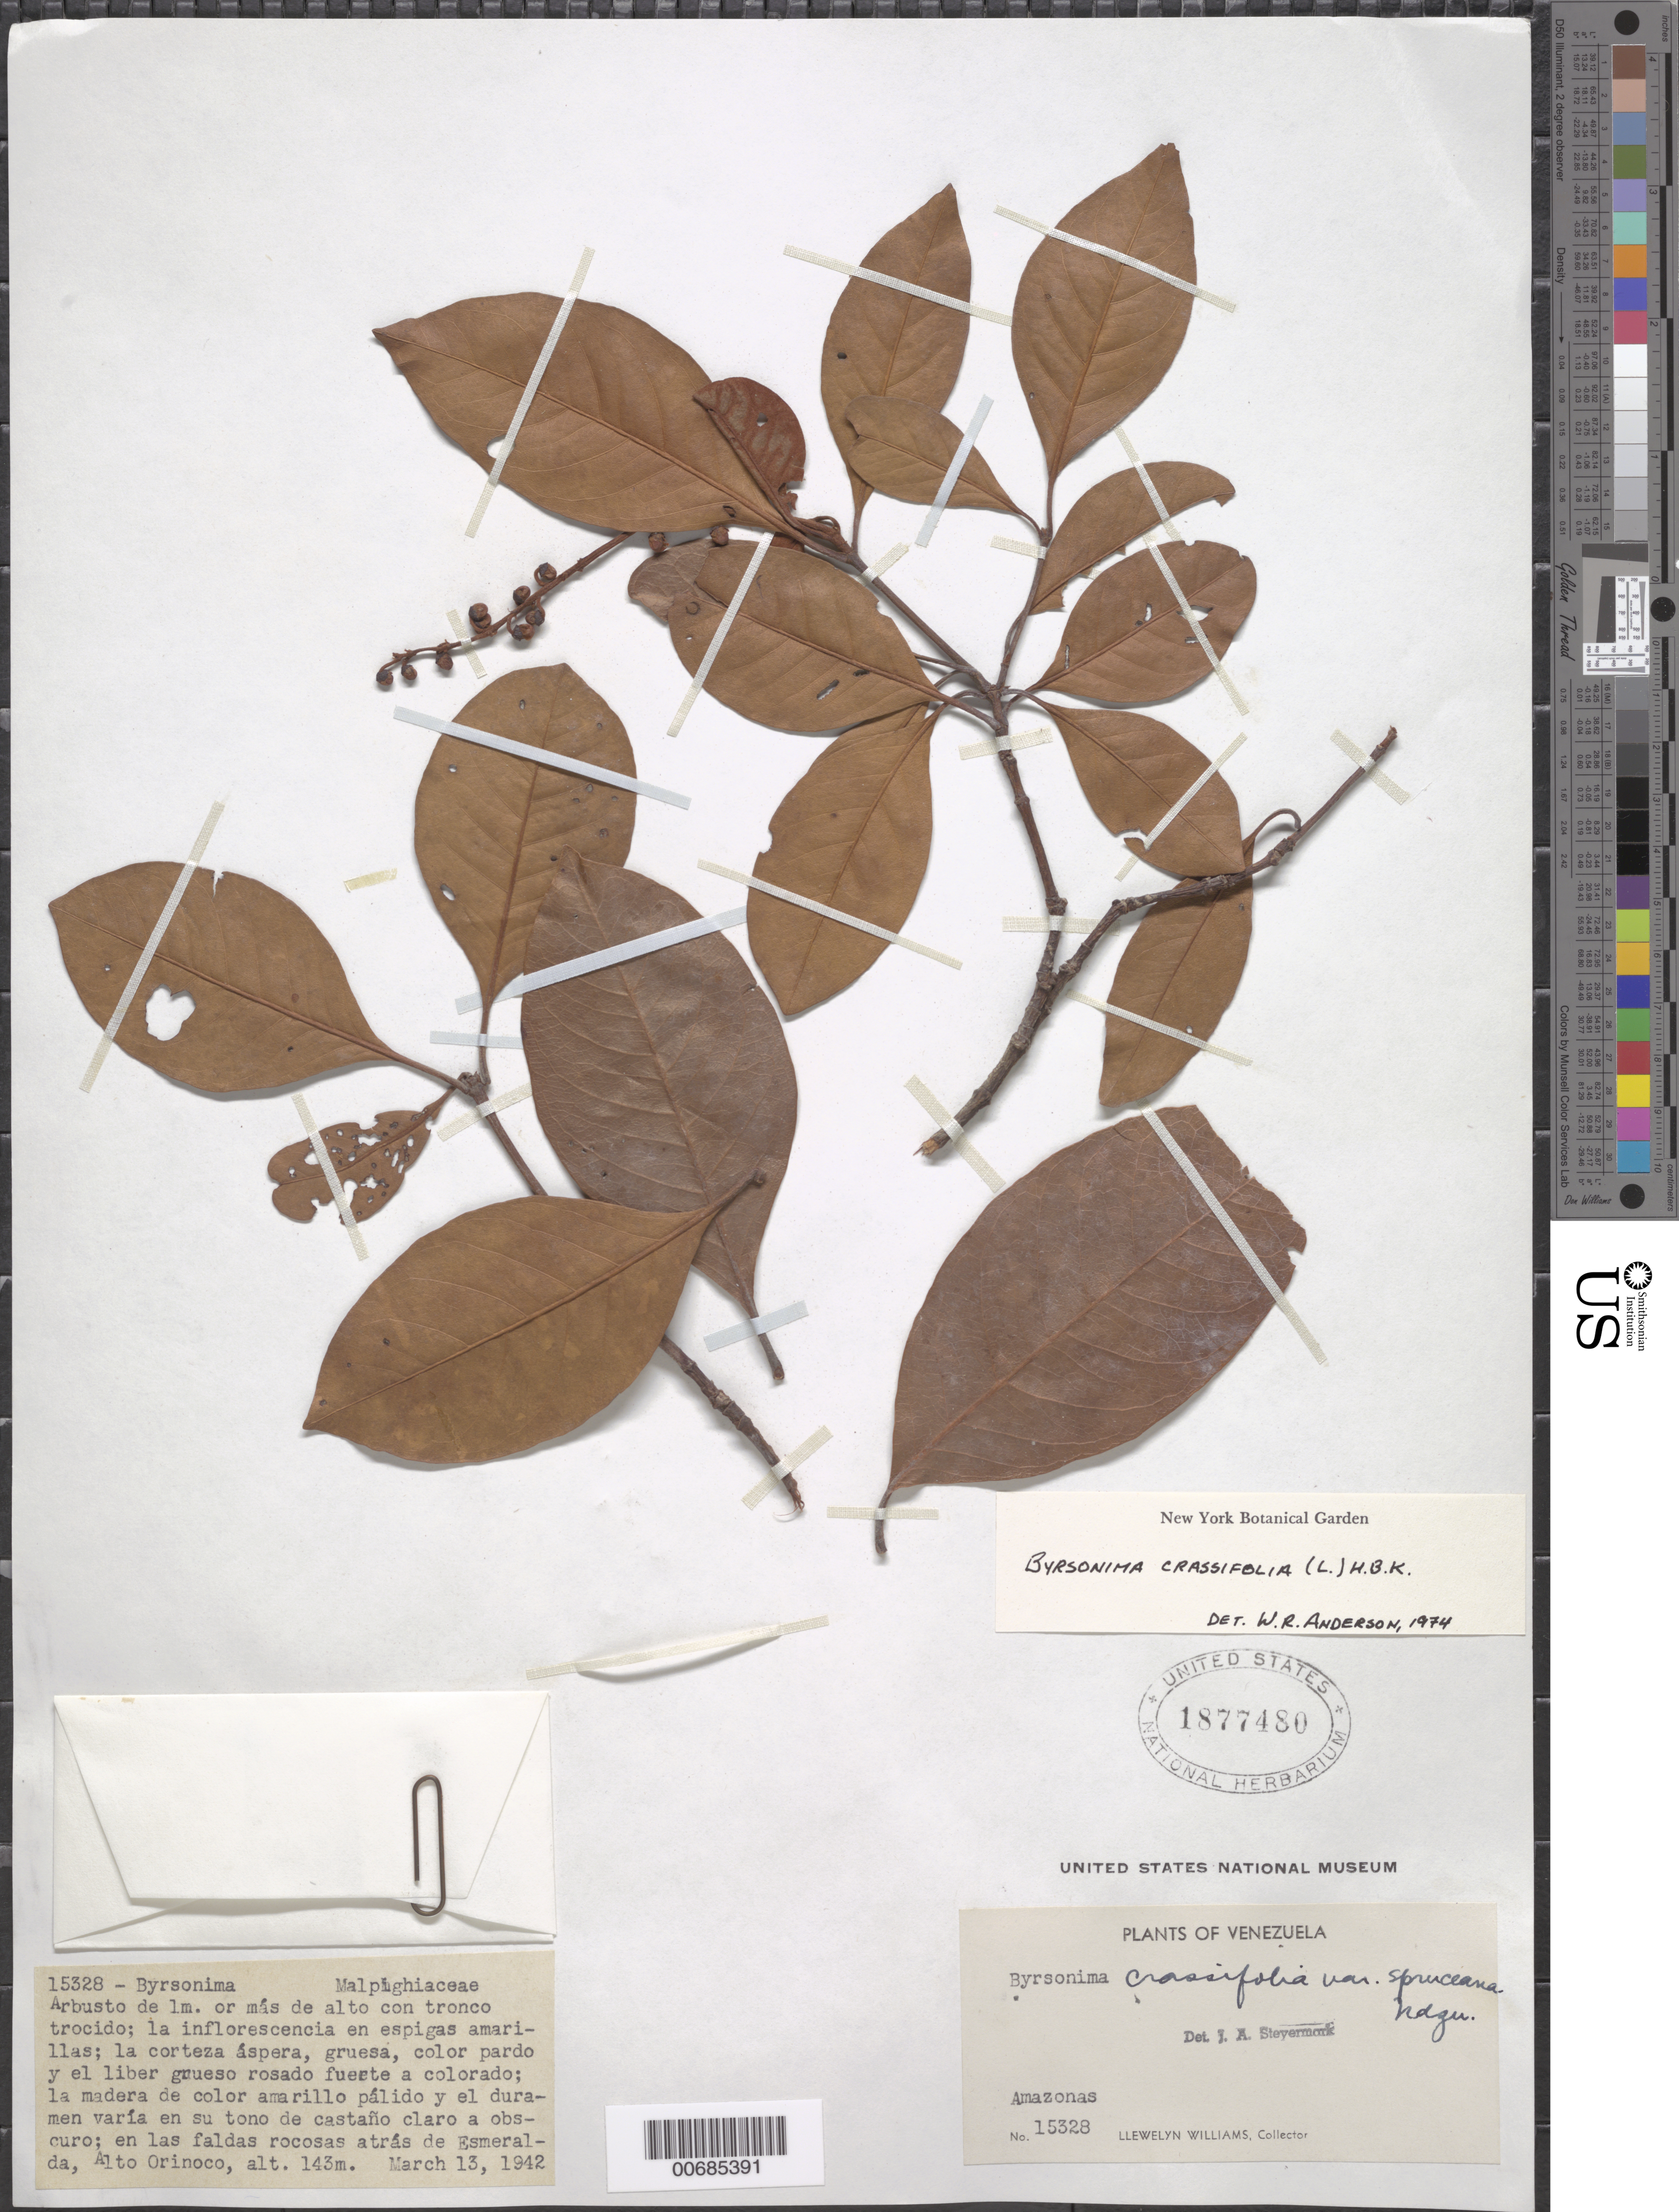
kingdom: Plantae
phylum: Tracheophyta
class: Magnoliopsida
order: Malpighiales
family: Malpighiaceae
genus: Byrsonima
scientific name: Byrsonima crassifolia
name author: (L.) Kunth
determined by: Anderson, W. R., (MICH), University of Michigan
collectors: Ll. Williams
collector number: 15328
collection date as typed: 13-May-42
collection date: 1942-05-13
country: Venezuela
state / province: Amazonas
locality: Esmeralda, Alto Orinoco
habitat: Faldas rocosas atras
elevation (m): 143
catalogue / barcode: US 1877480